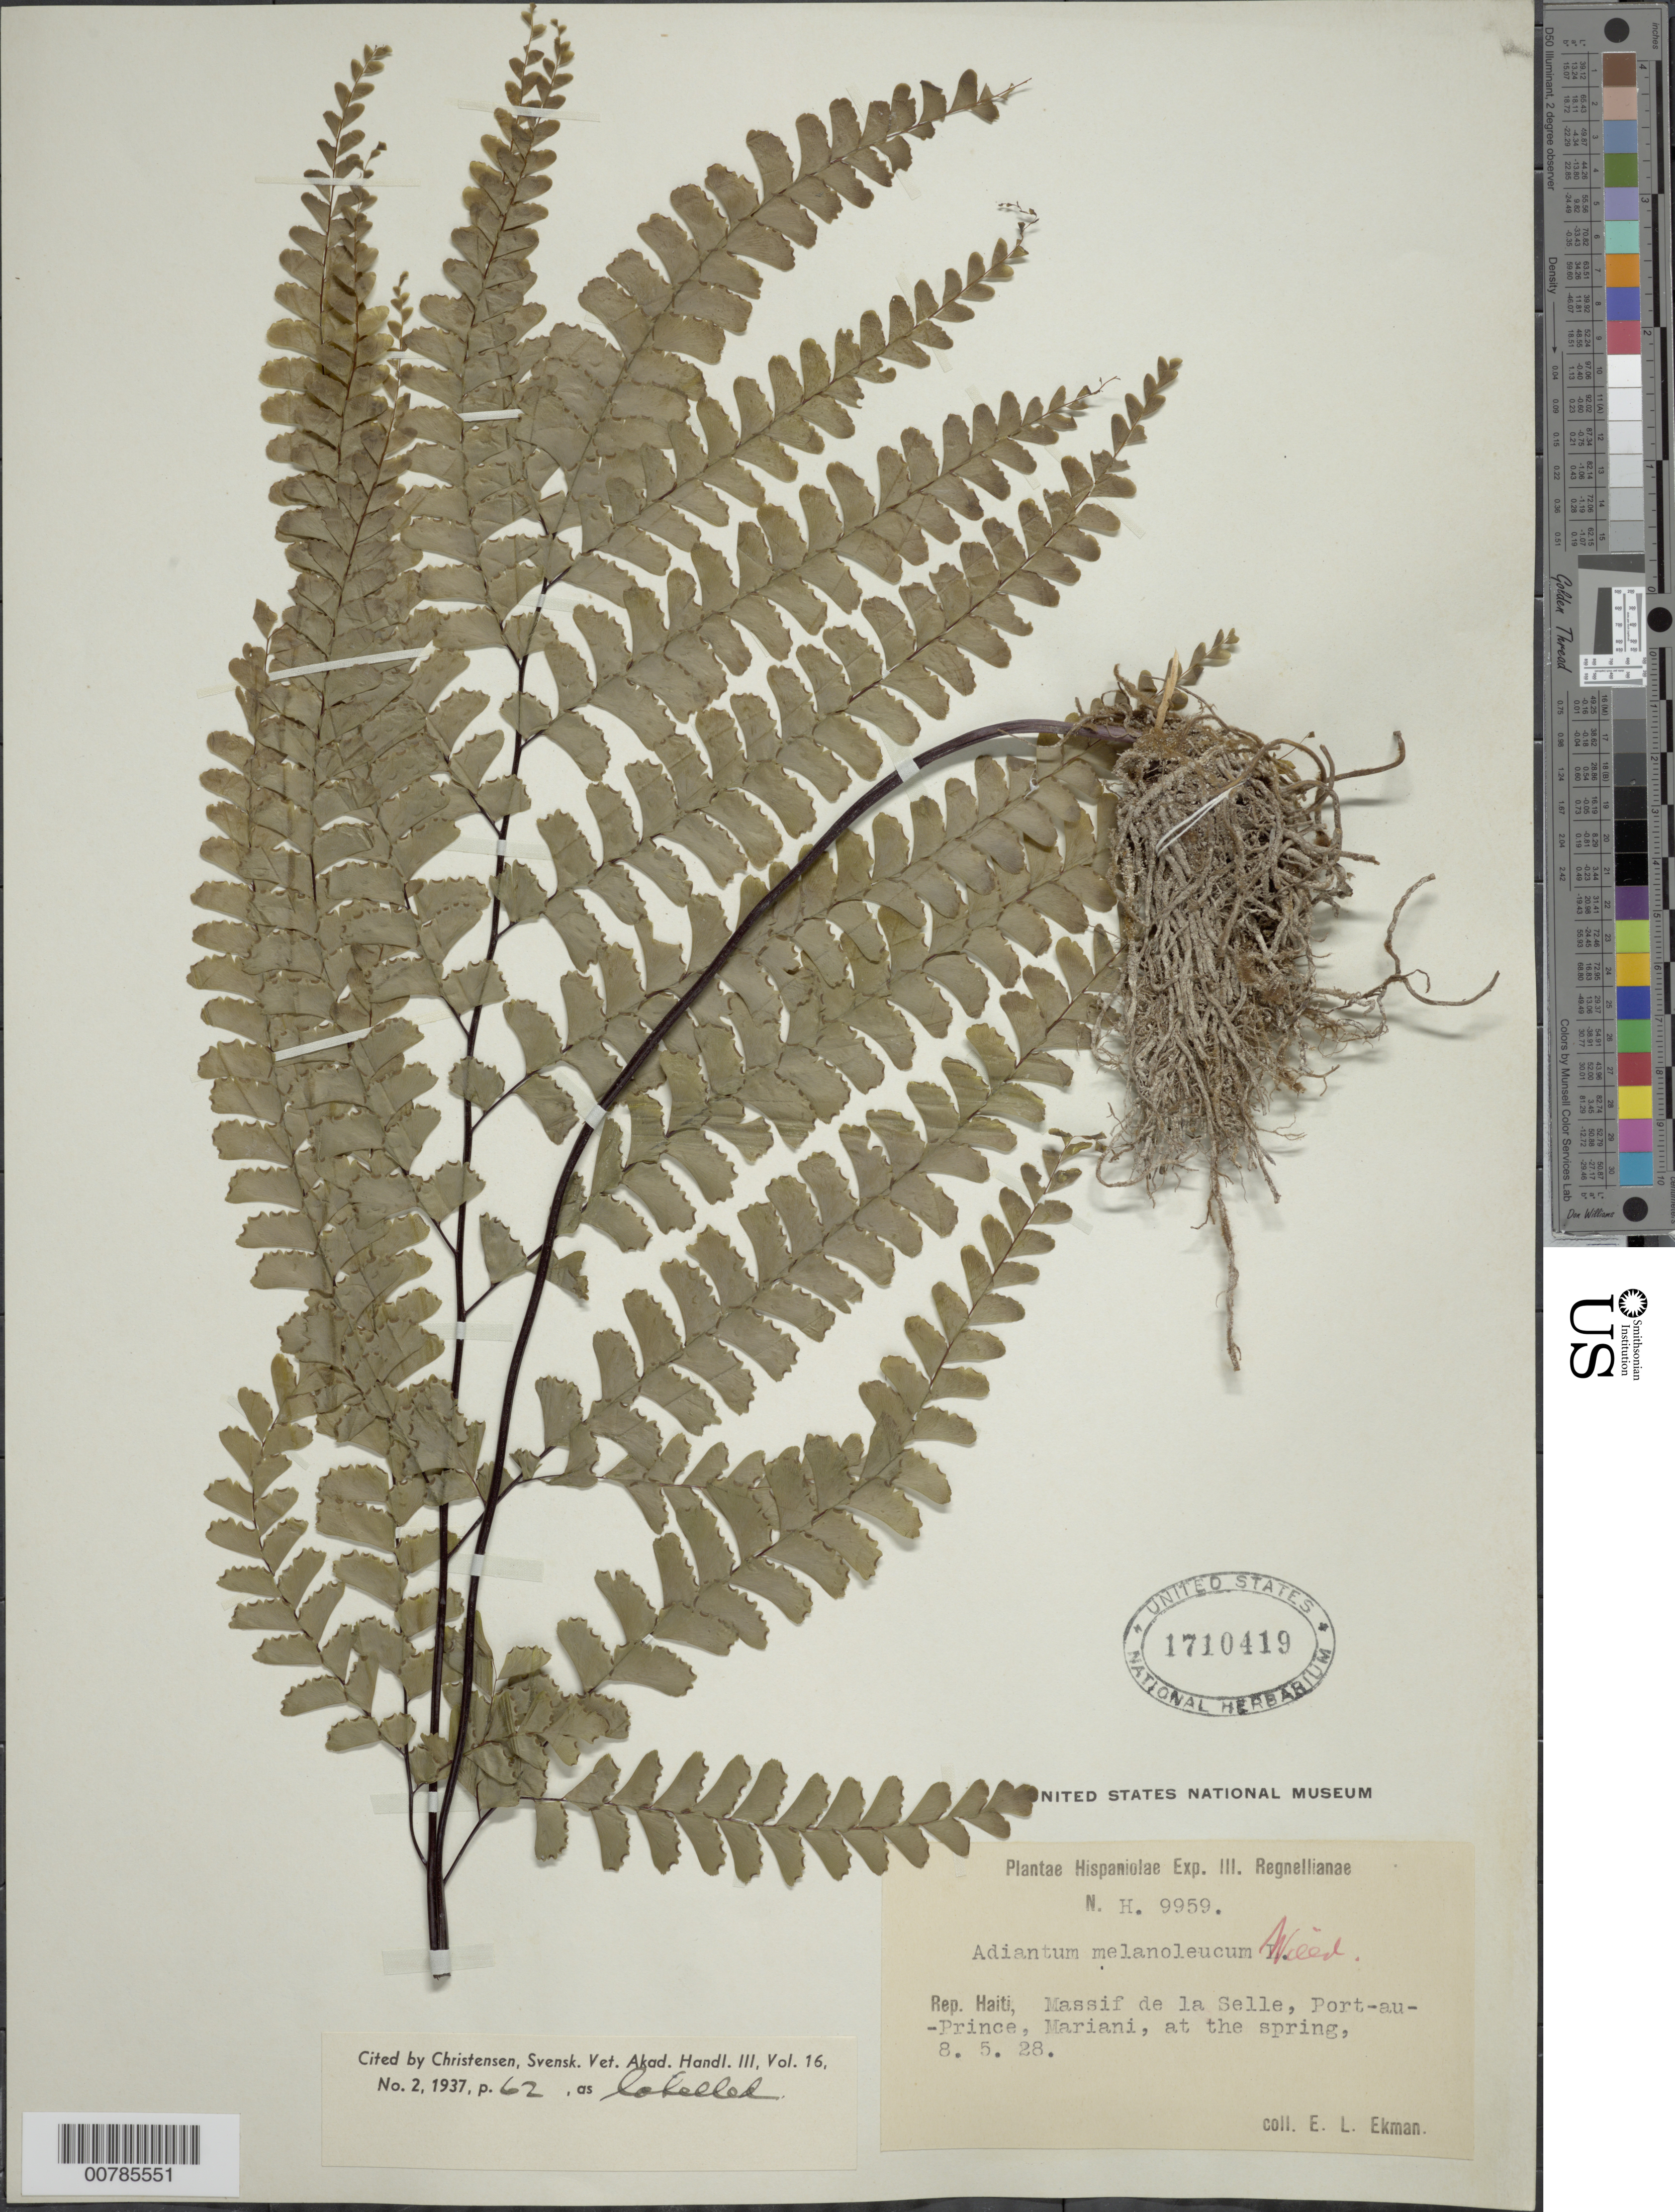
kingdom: Plantae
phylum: Tracheophyta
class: Polypodiopsida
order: Polypodiales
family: Pteridaceae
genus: Adiantum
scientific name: Adiantum melanoleucum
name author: Willd.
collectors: E. L. Ekman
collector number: H 9959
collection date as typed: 08 May 1928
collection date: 1928-05-08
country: Haiti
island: Hispaniola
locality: Massif de la Selle, Port au Prince, Mariani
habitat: At the spring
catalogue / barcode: US 1710419